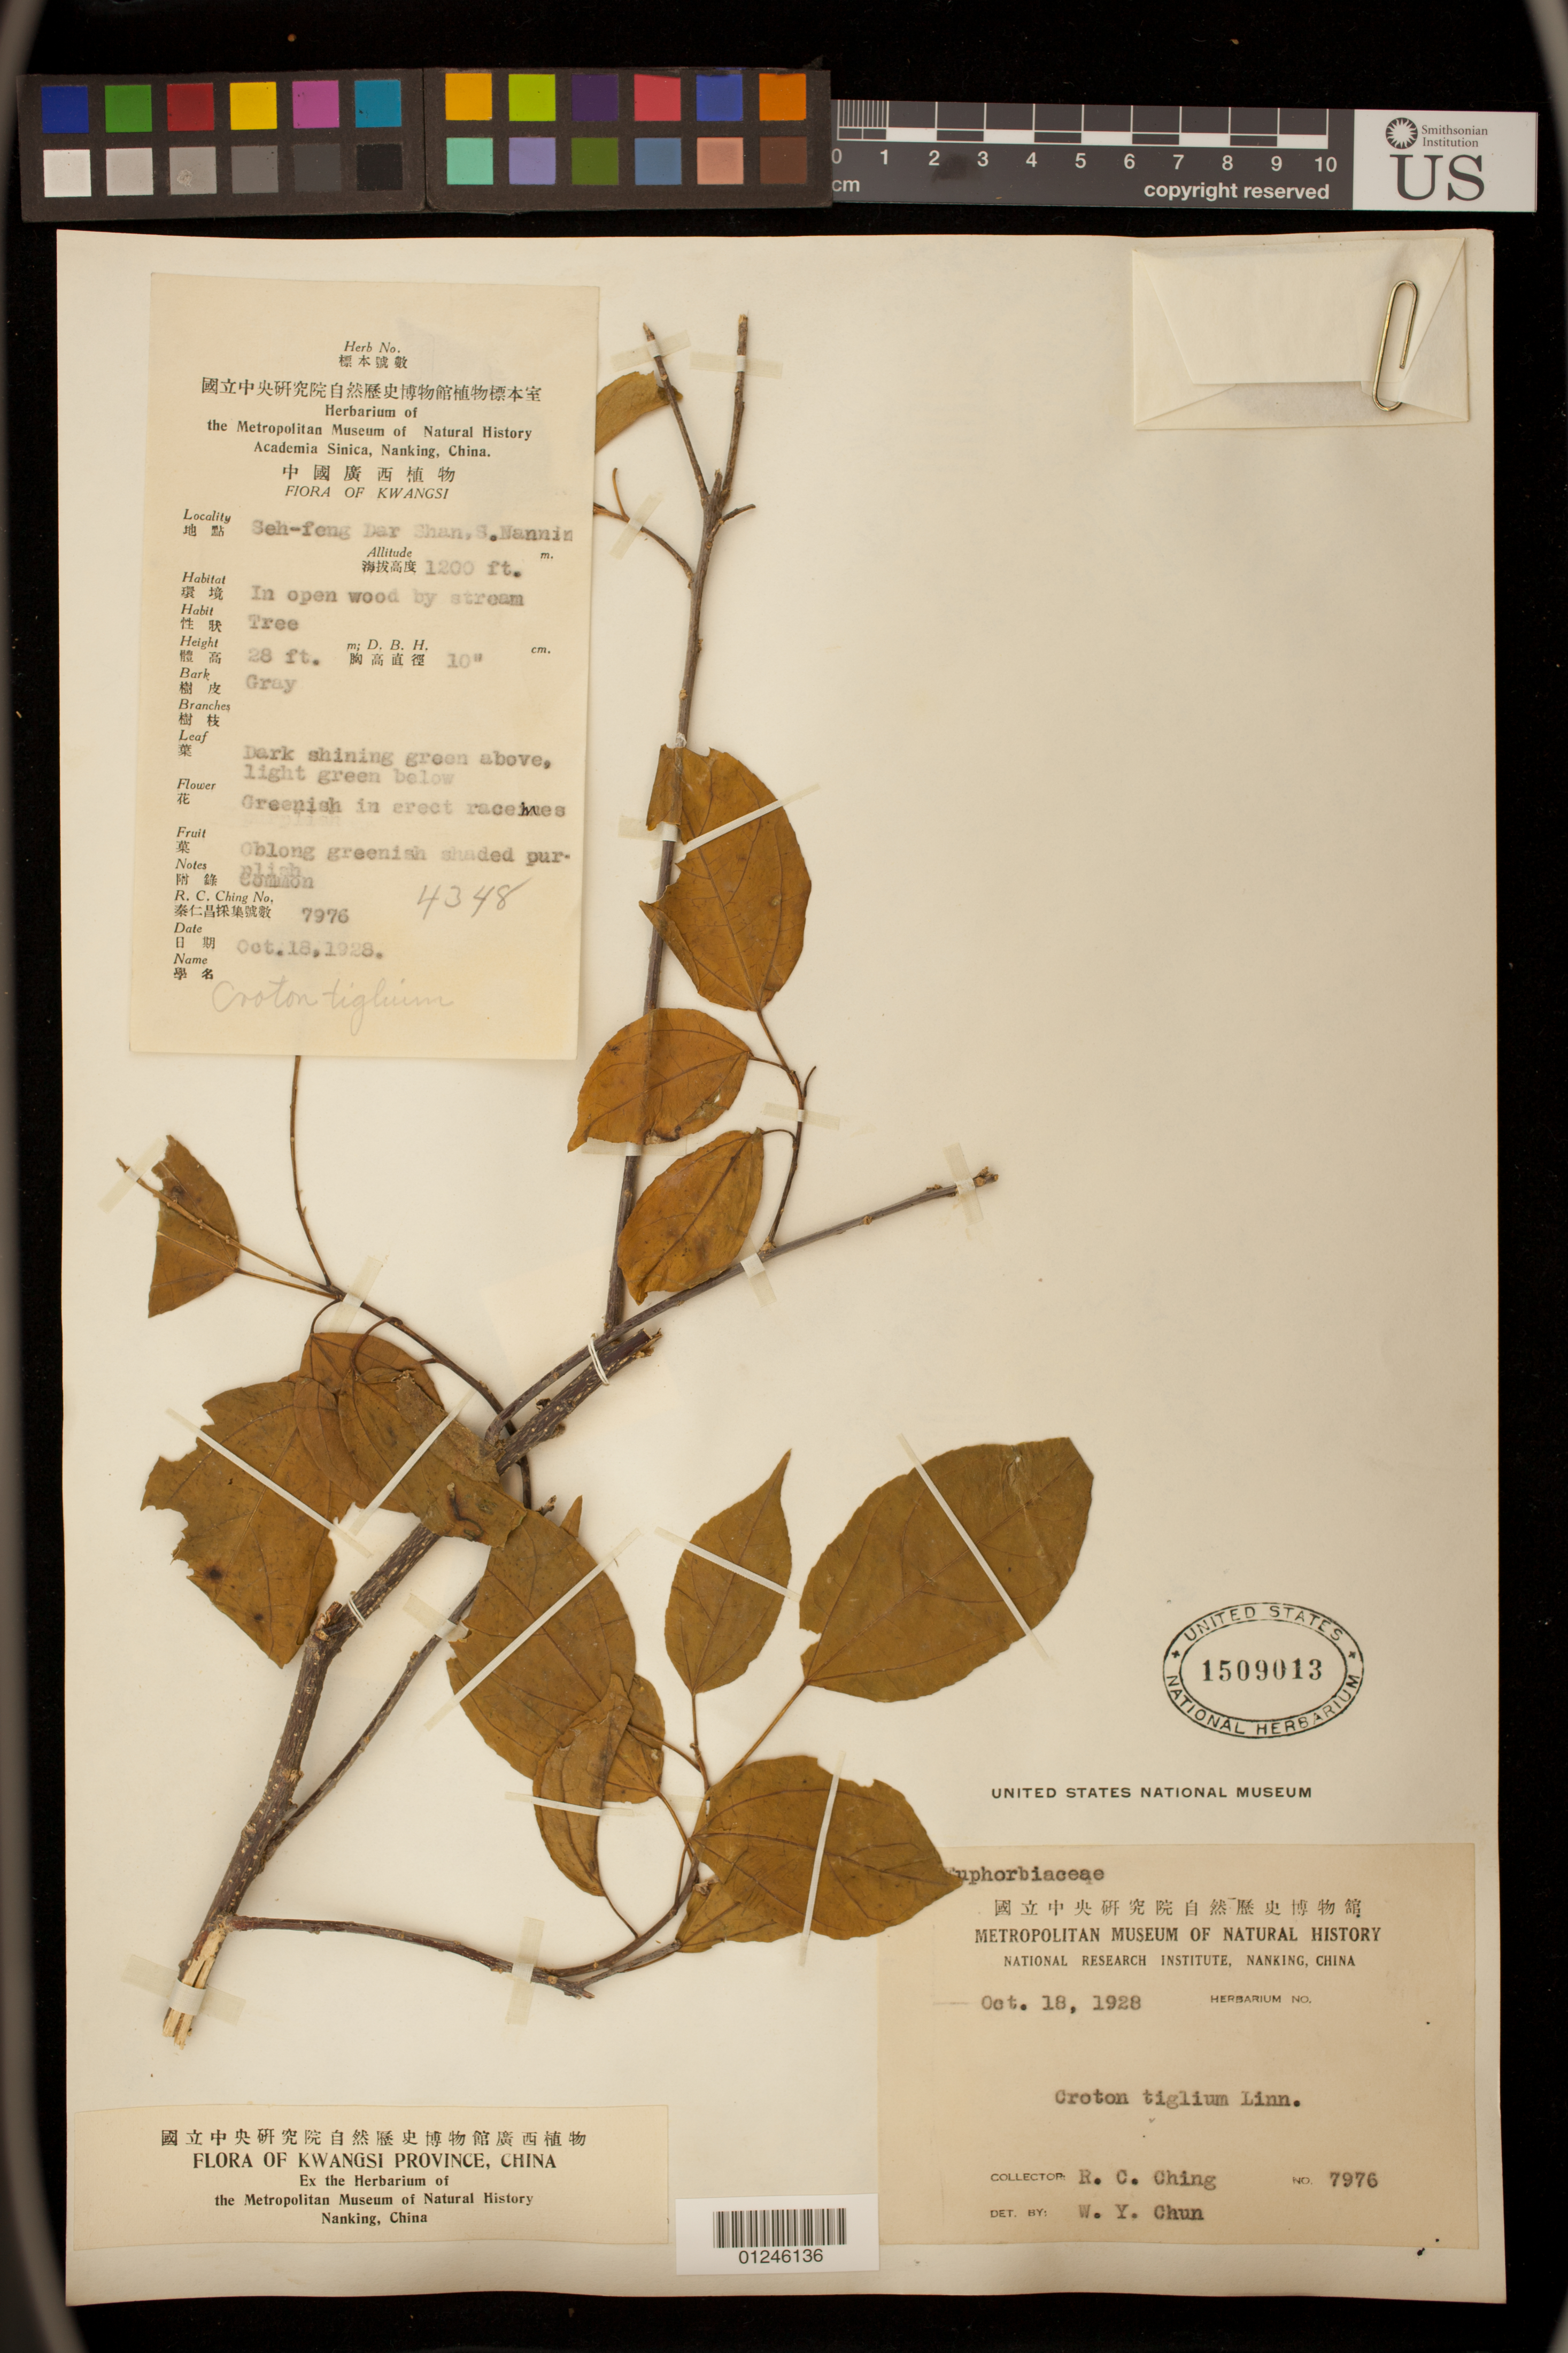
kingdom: Plantae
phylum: Tracheophyta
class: Magnoliopsida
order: Malpighiales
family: Euphorbiaceae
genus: Croton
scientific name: Croton tiglium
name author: L.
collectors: R. C. Ching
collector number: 7976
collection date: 1928-10-18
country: China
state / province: Guangxi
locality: Seh-feng Dar Shan, S. Nannin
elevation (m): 366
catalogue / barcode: US 1509013